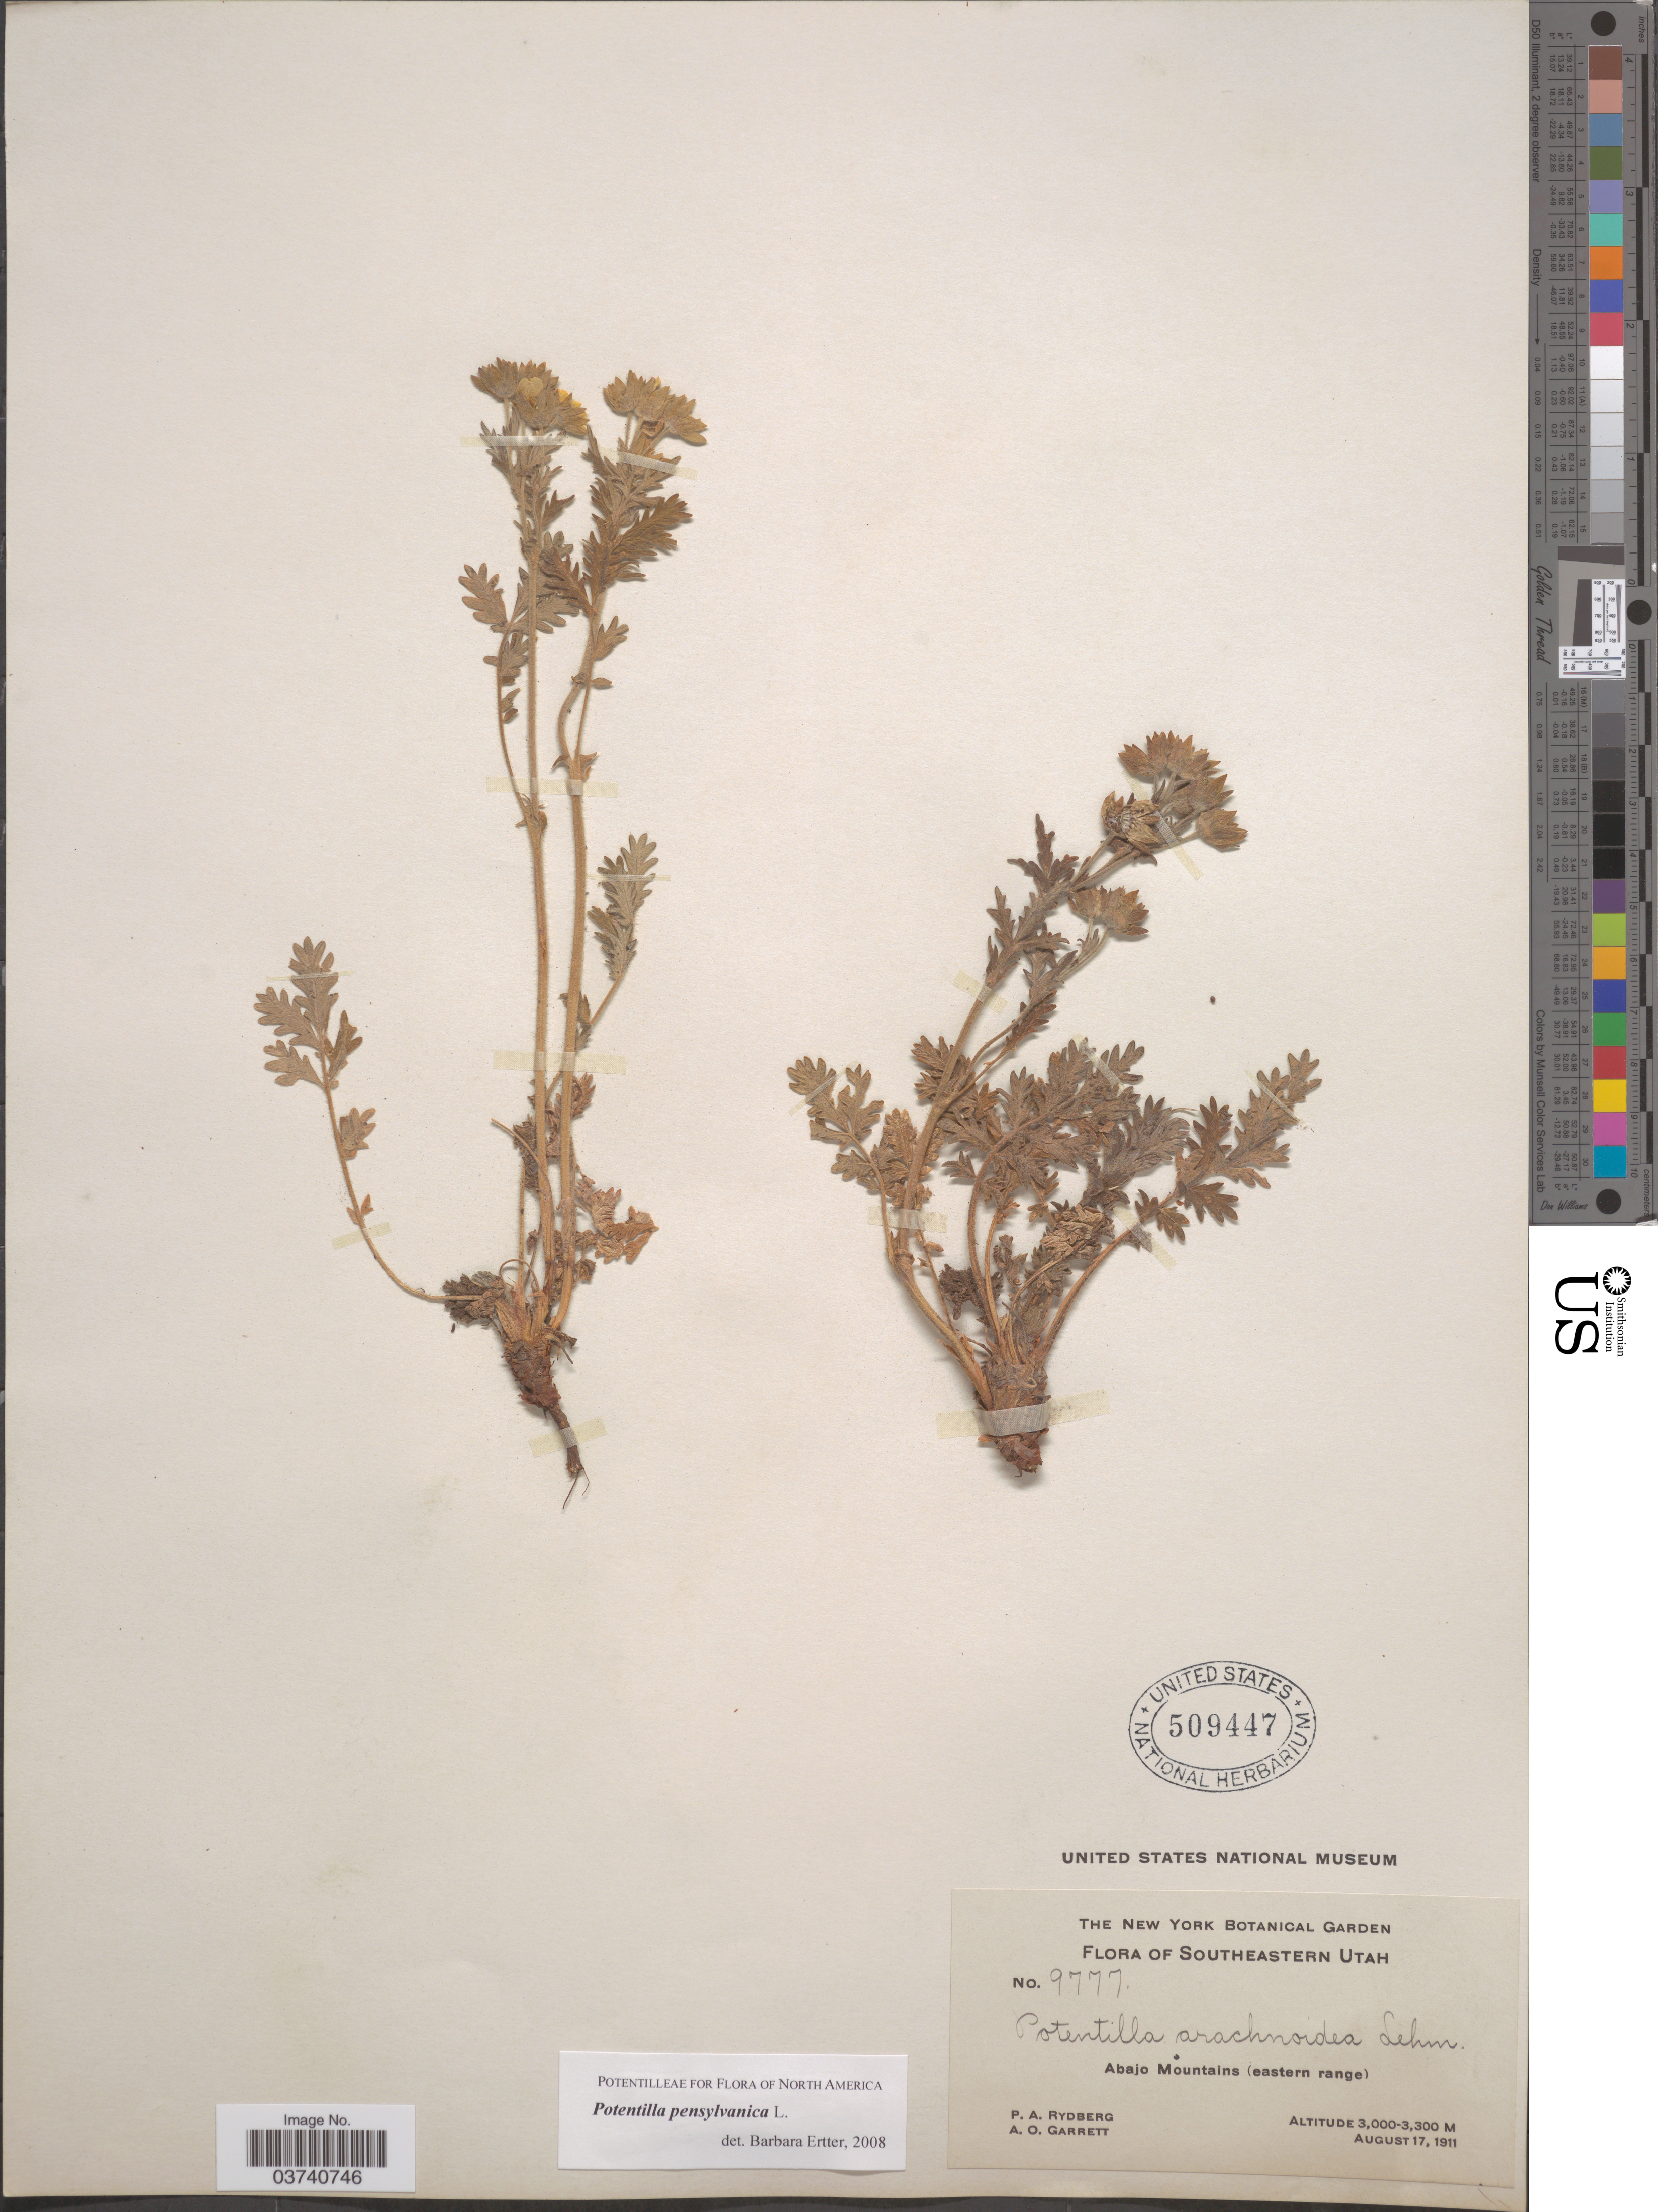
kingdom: Plantae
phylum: Tracheophyta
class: Magnoliopsida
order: Rosales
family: Rosaceae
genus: Potentilla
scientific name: Potentilla pensylvanica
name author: L.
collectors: P. A. Rydberg & A. O. Garrett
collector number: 9777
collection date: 1911-08-17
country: United States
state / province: Utah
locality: Southeastern Utah. Abajo Mountains (eastern range).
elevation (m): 3000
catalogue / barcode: US 509447